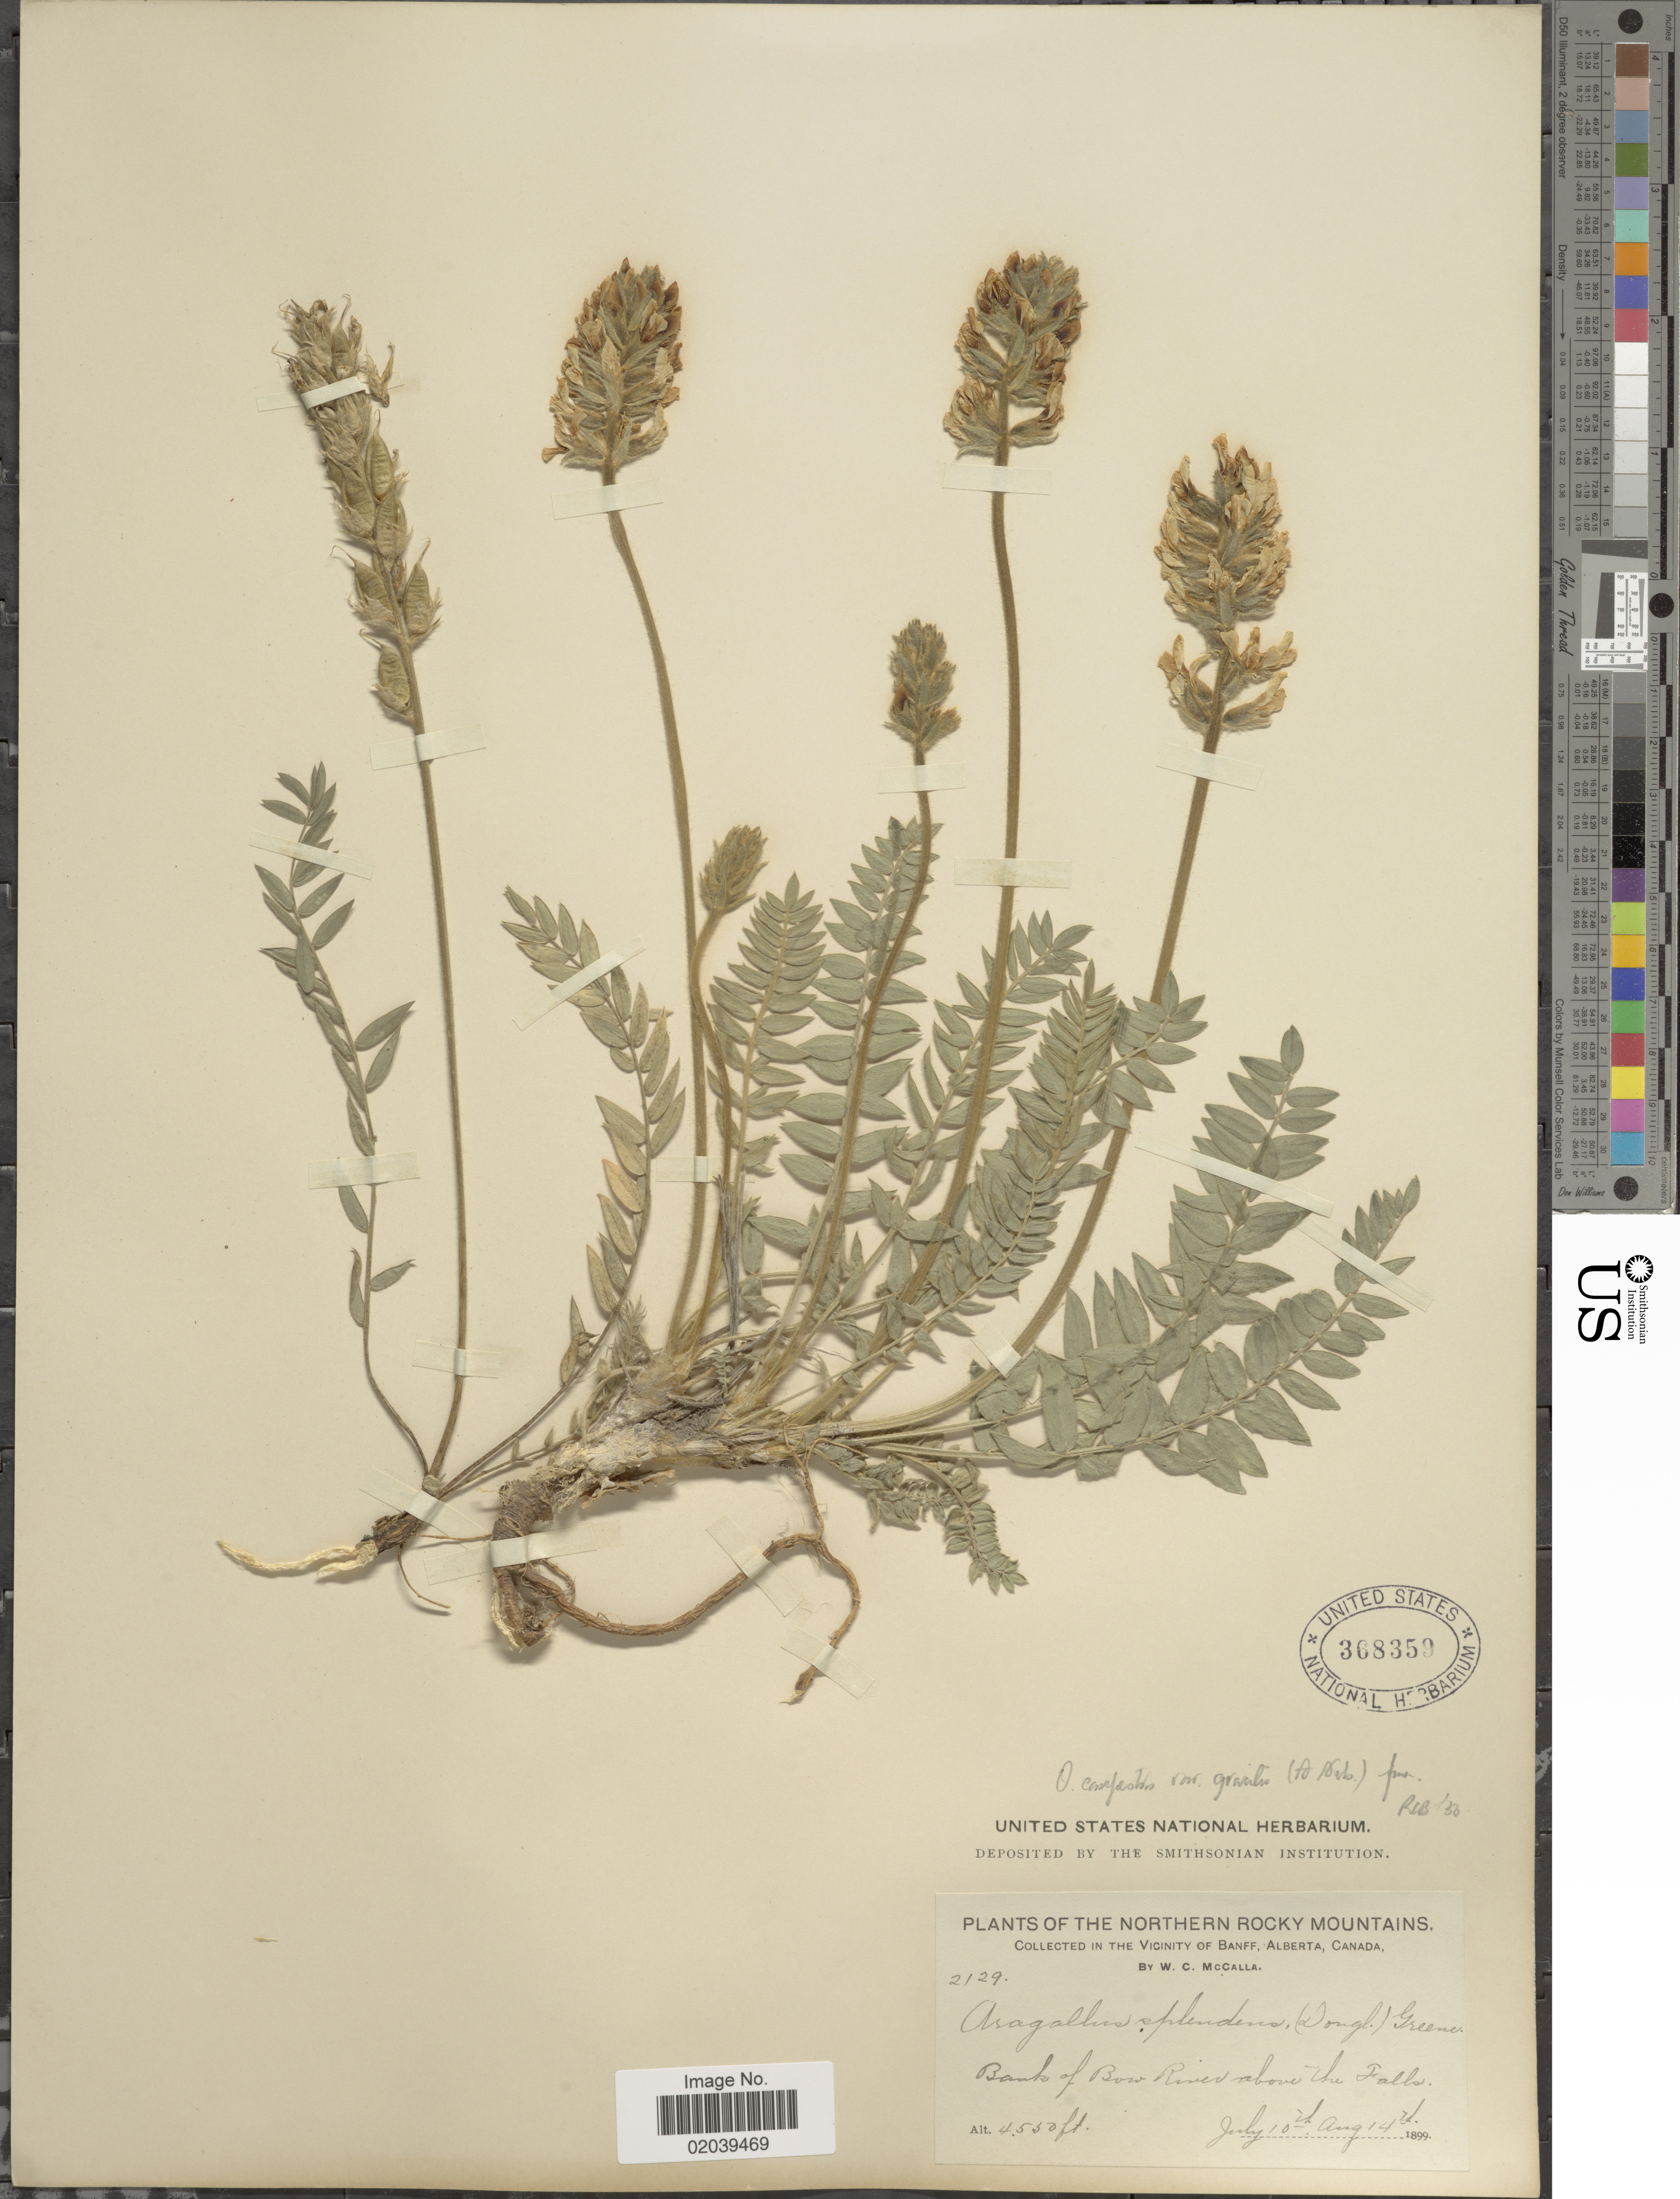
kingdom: Plantae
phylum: Tracheophyta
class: Magnoliopsida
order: Fabales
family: Fabaceae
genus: Oxytropis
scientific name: Oxytropis campestris var. gracilis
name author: (A. Nelson) Barneby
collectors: W. McCalla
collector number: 2129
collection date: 1899-07-10/1899-08-14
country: Canada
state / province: Alberta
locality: Northern Rocky Mountains. Vicinity of Banff, Alberta. banks of Bow River above the Falls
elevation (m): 1387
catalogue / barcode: US 368359